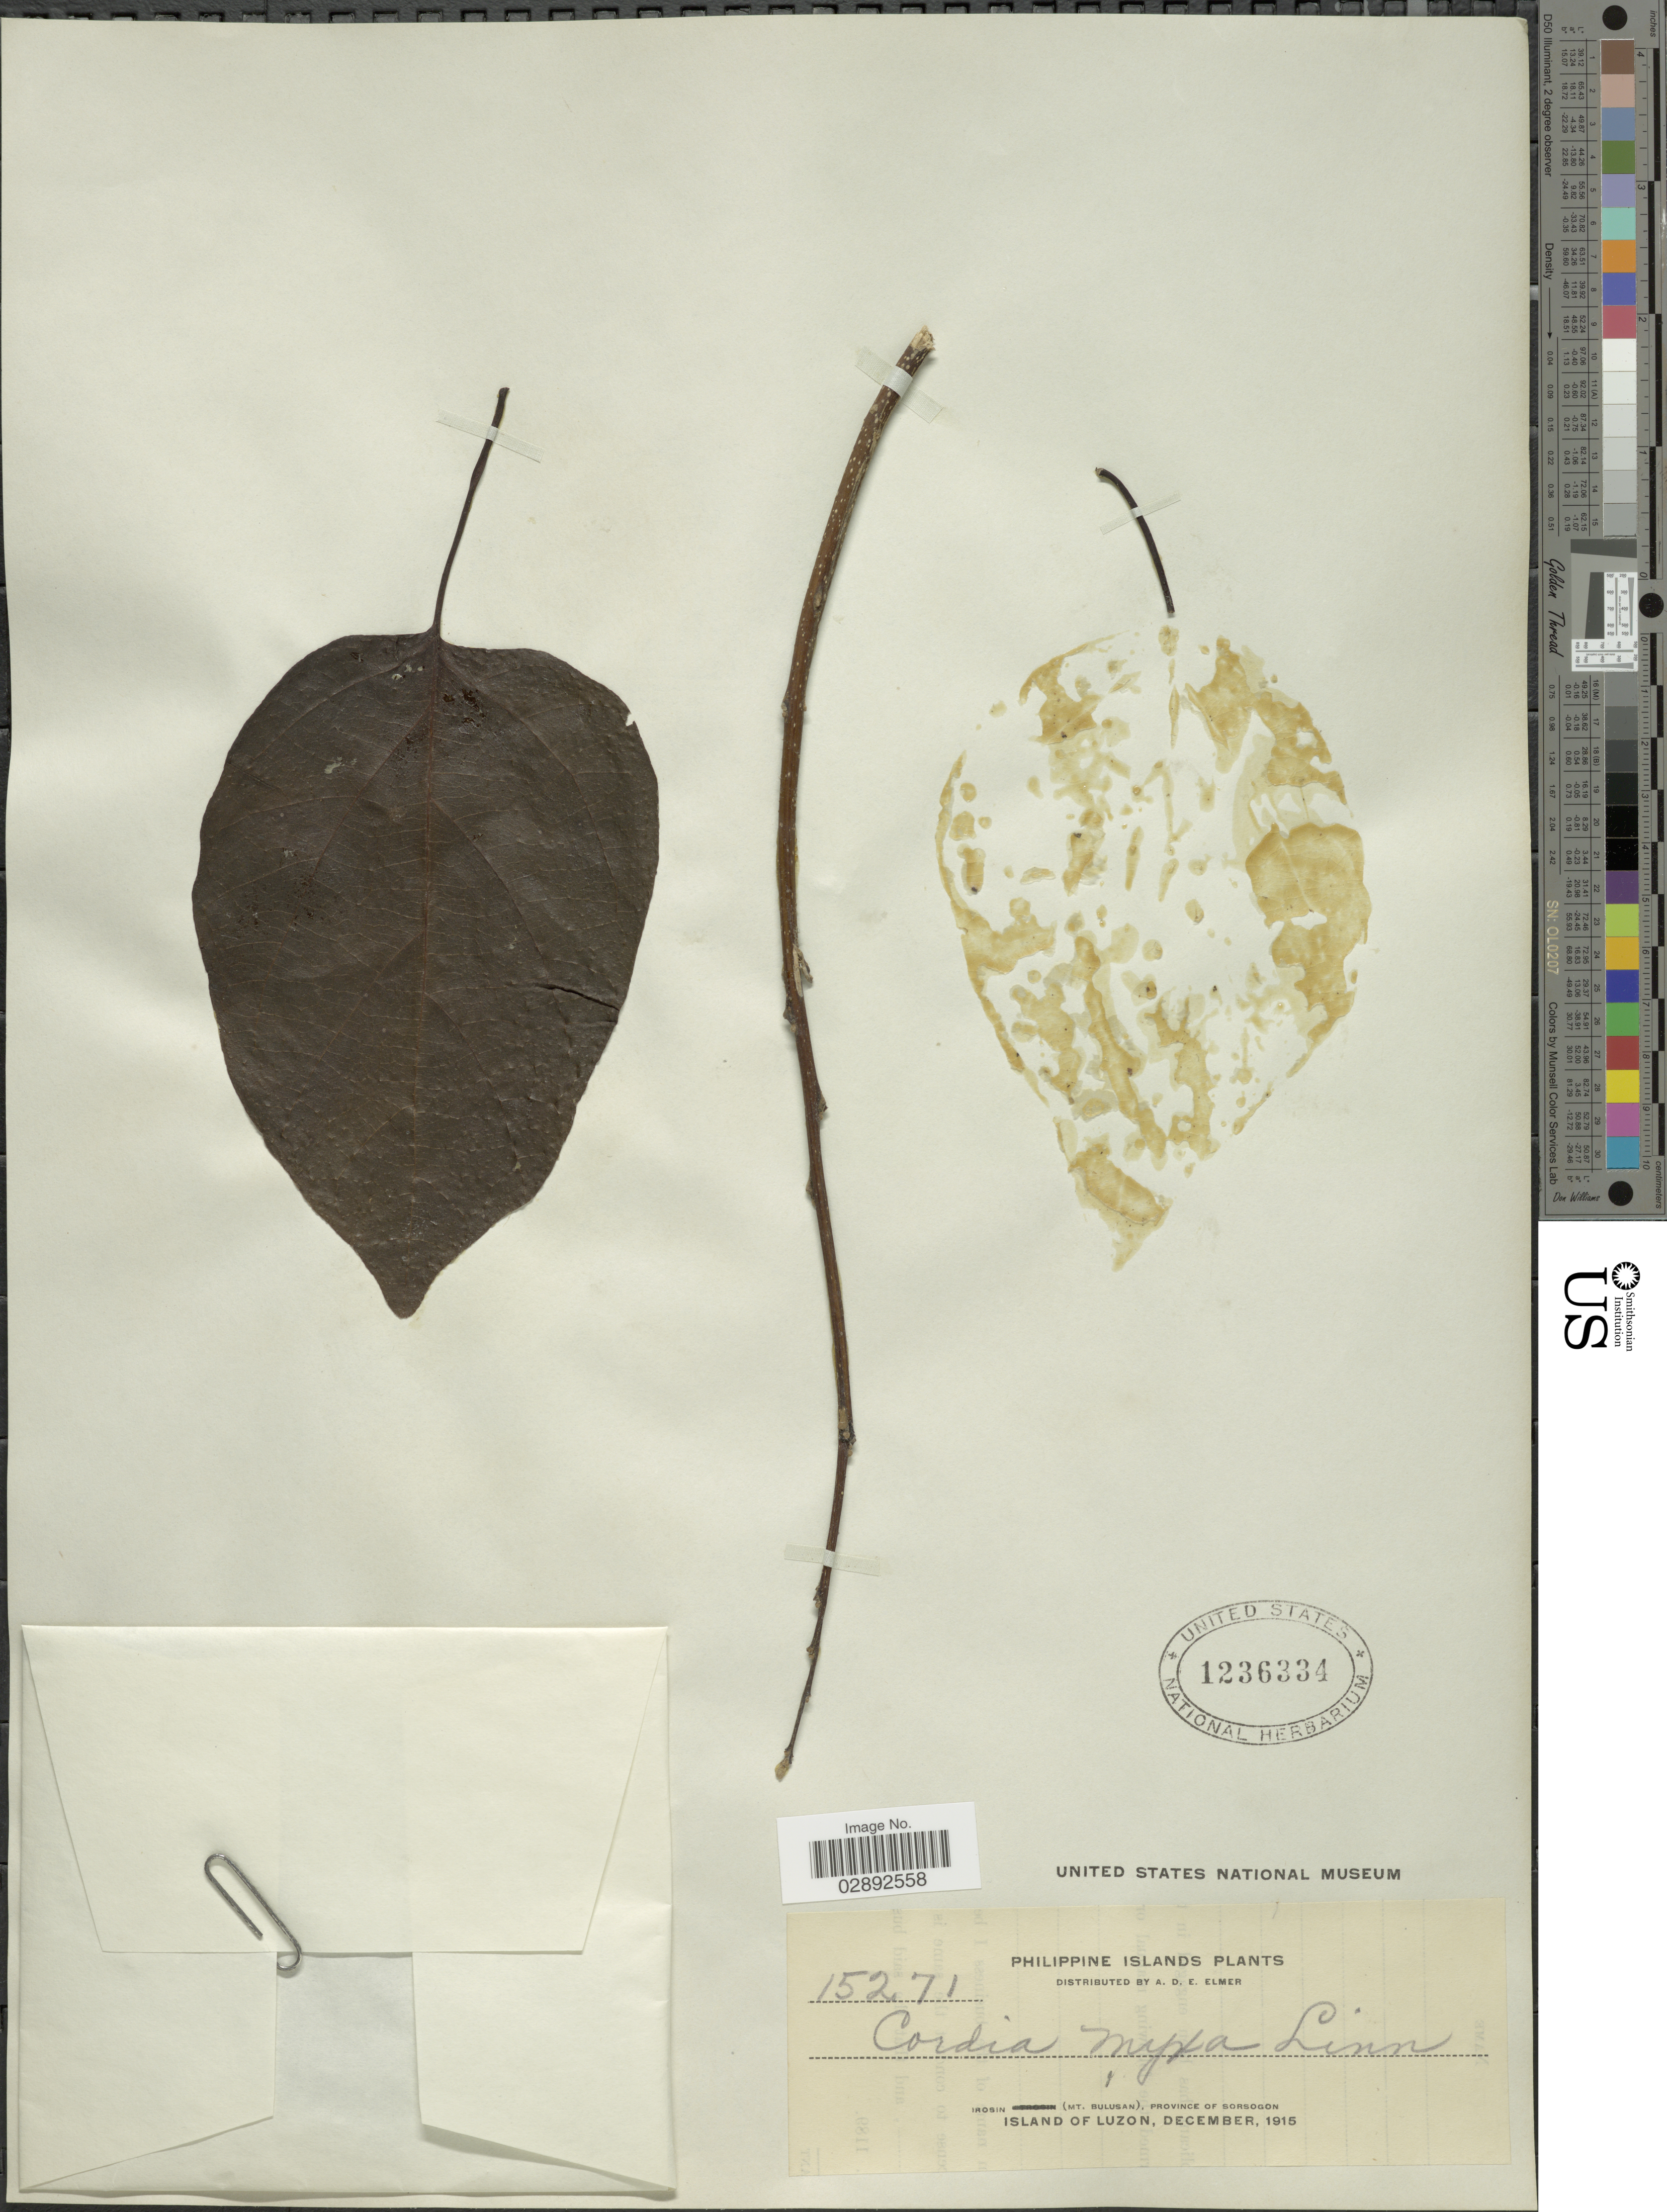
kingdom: Plantae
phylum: Tracheophyta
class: Magnoliopsida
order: Boraginales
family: Cordiaceae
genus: Cordia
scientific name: Cordia dichotoma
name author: G. Forst.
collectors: A. D. E. Elmer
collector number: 15271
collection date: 1915-12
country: Philippines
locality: Irosin (Mt. Bulusan), Province of Sorsogon.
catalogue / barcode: US 1236334